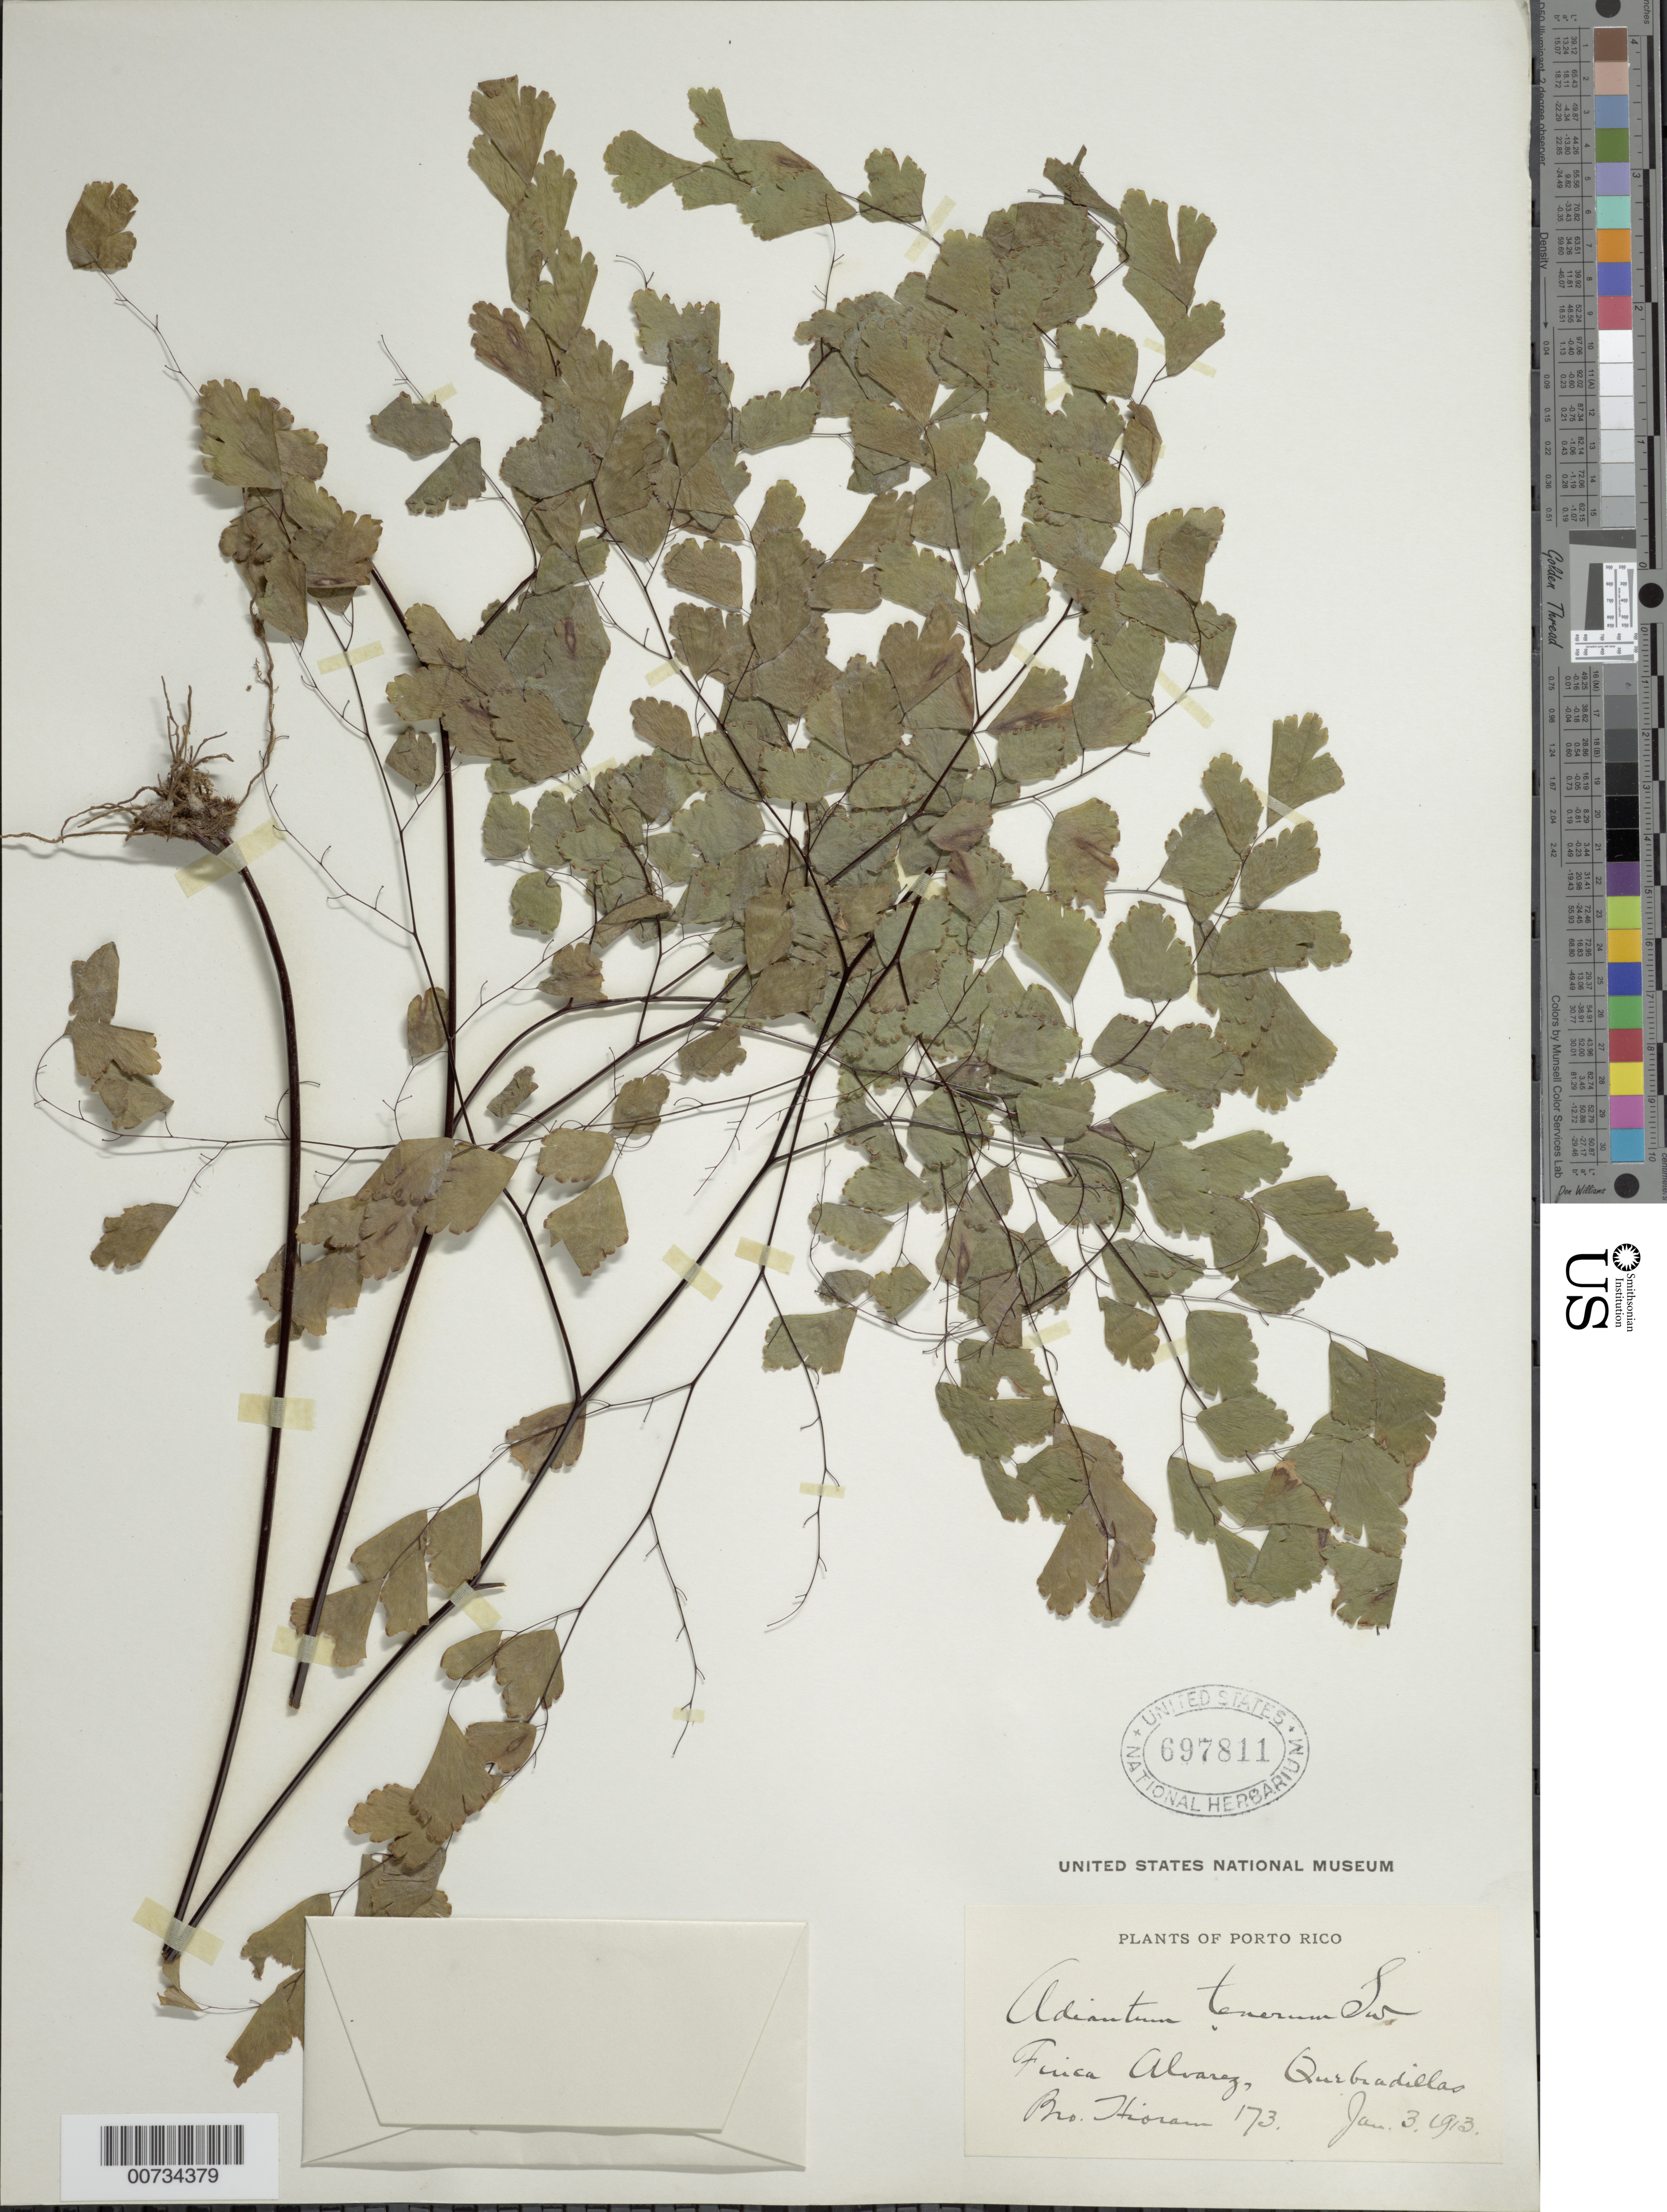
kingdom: Plantae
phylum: Tracheophyta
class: Polypodiopsida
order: Polypodiales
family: Pteridaceae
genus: Adiantum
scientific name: Adiantum tenerum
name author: Sw.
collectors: Bro. Hioram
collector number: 173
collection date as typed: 03 Jan 1913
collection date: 1913-01-03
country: Puerto Rico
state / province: Quebradillas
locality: Quebradillas, Finca Alvarez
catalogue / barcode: US 697811